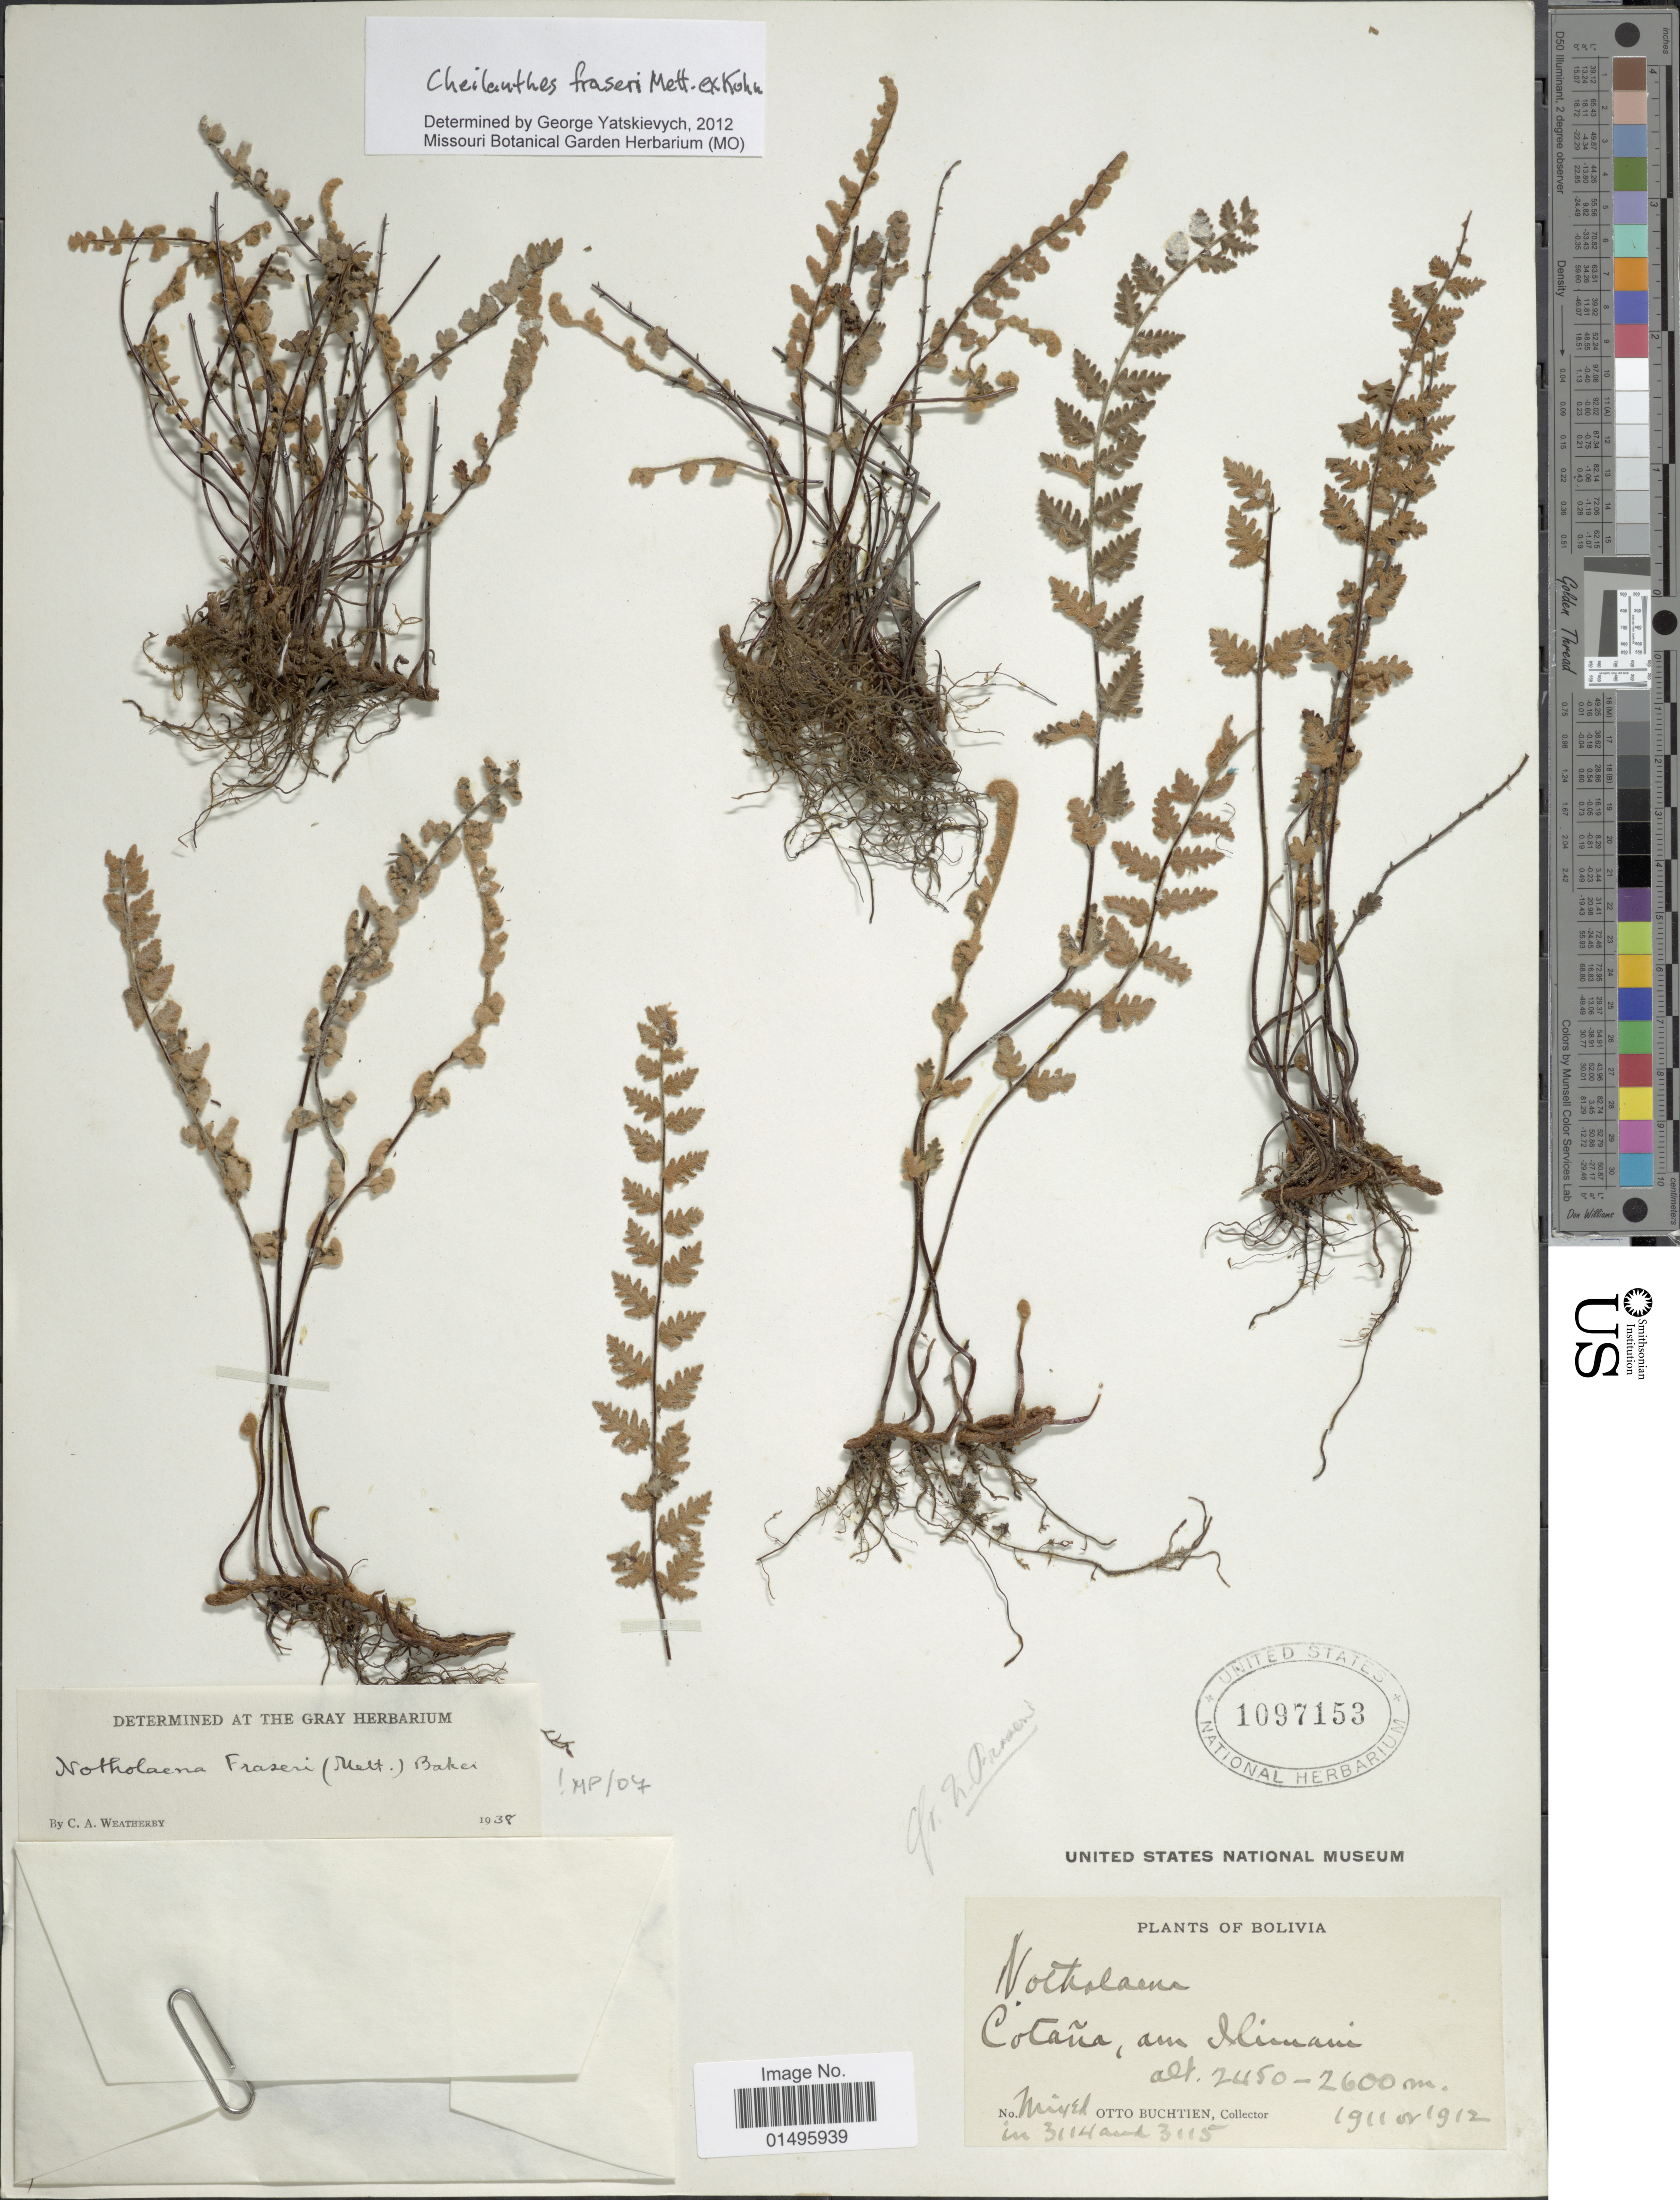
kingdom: Plantae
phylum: Tracheophyta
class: Polypodiopsida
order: Polypodiales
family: Pteridaceae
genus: Notholaena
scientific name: Notholaena fraseri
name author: (Mett.) Baker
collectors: O. Buchtien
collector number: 3114/3115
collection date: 1911/1912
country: Bolivia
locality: Cotaña at the Illimani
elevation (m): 2450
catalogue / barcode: US 1097153